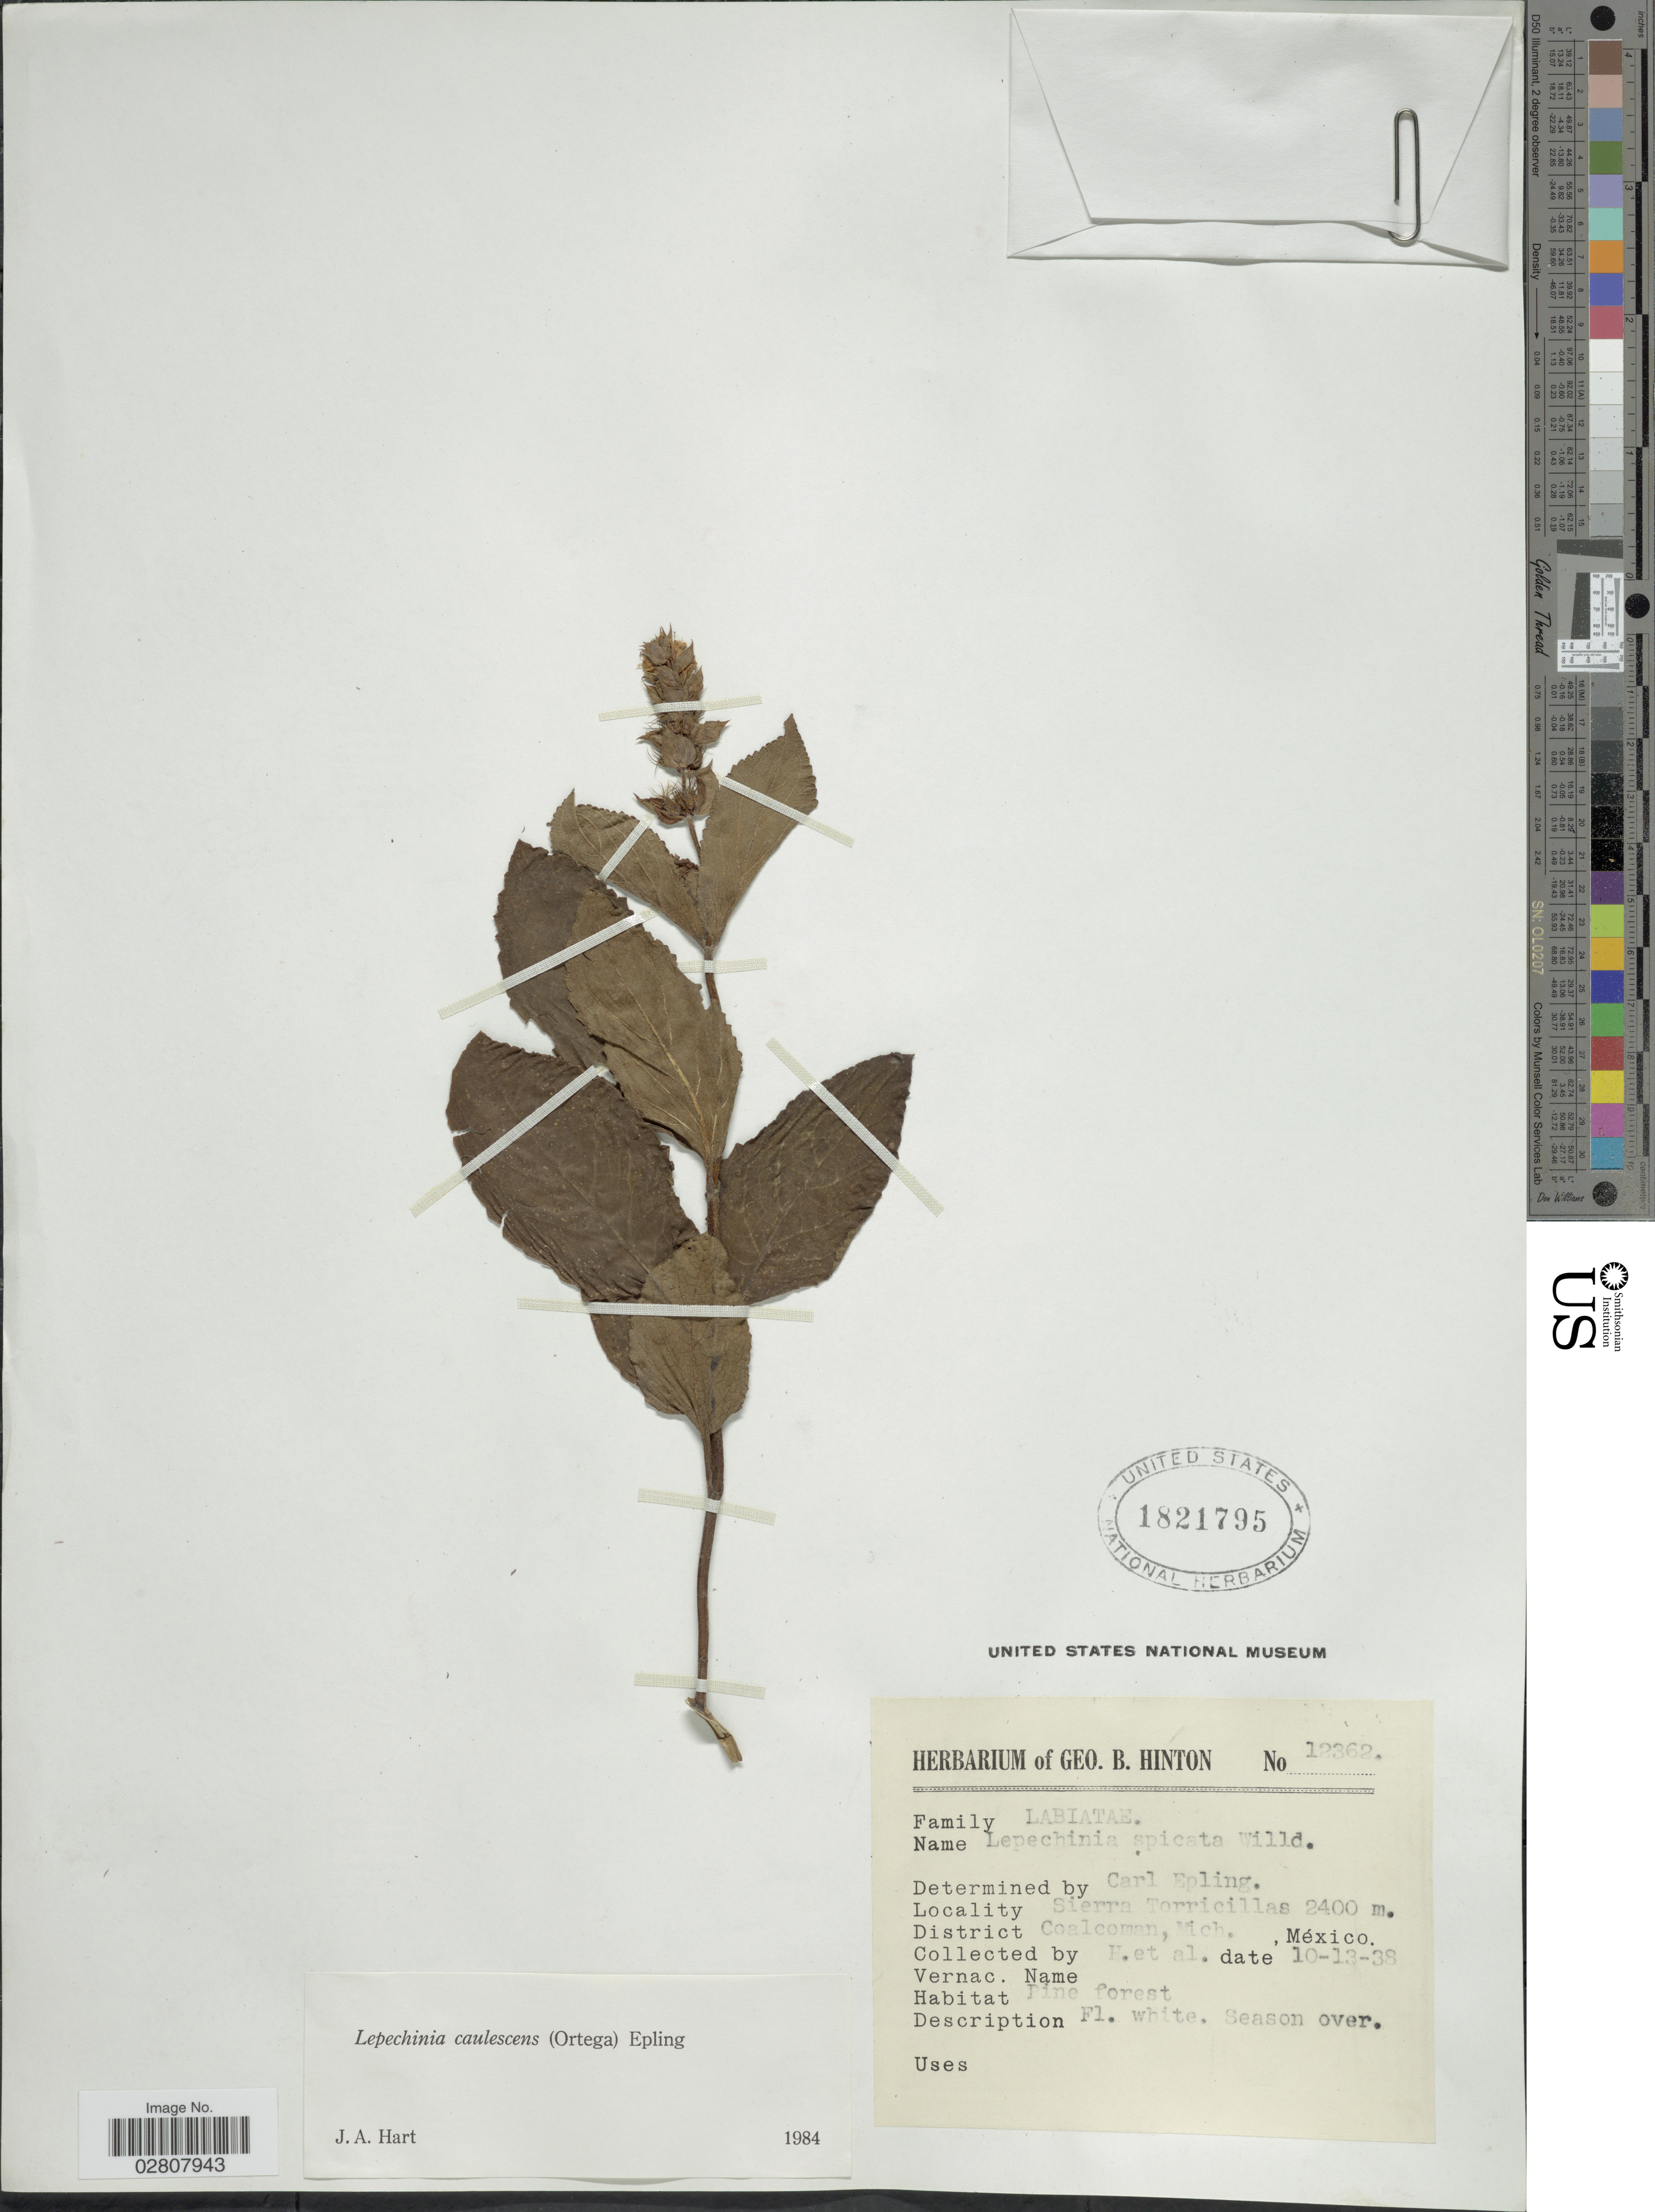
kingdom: Plantae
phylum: Tracheophyta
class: Magnoliopsida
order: Lamiales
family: Lamiaceae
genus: Lepechinia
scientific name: Lepechinia caulescens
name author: (Ortega) Epling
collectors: G. B. Hinton & et al.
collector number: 12362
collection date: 1938-10-13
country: Mexico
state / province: Michoacán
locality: Sierra Torricillas. District Coalcoman.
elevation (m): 2400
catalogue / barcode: US 1821795